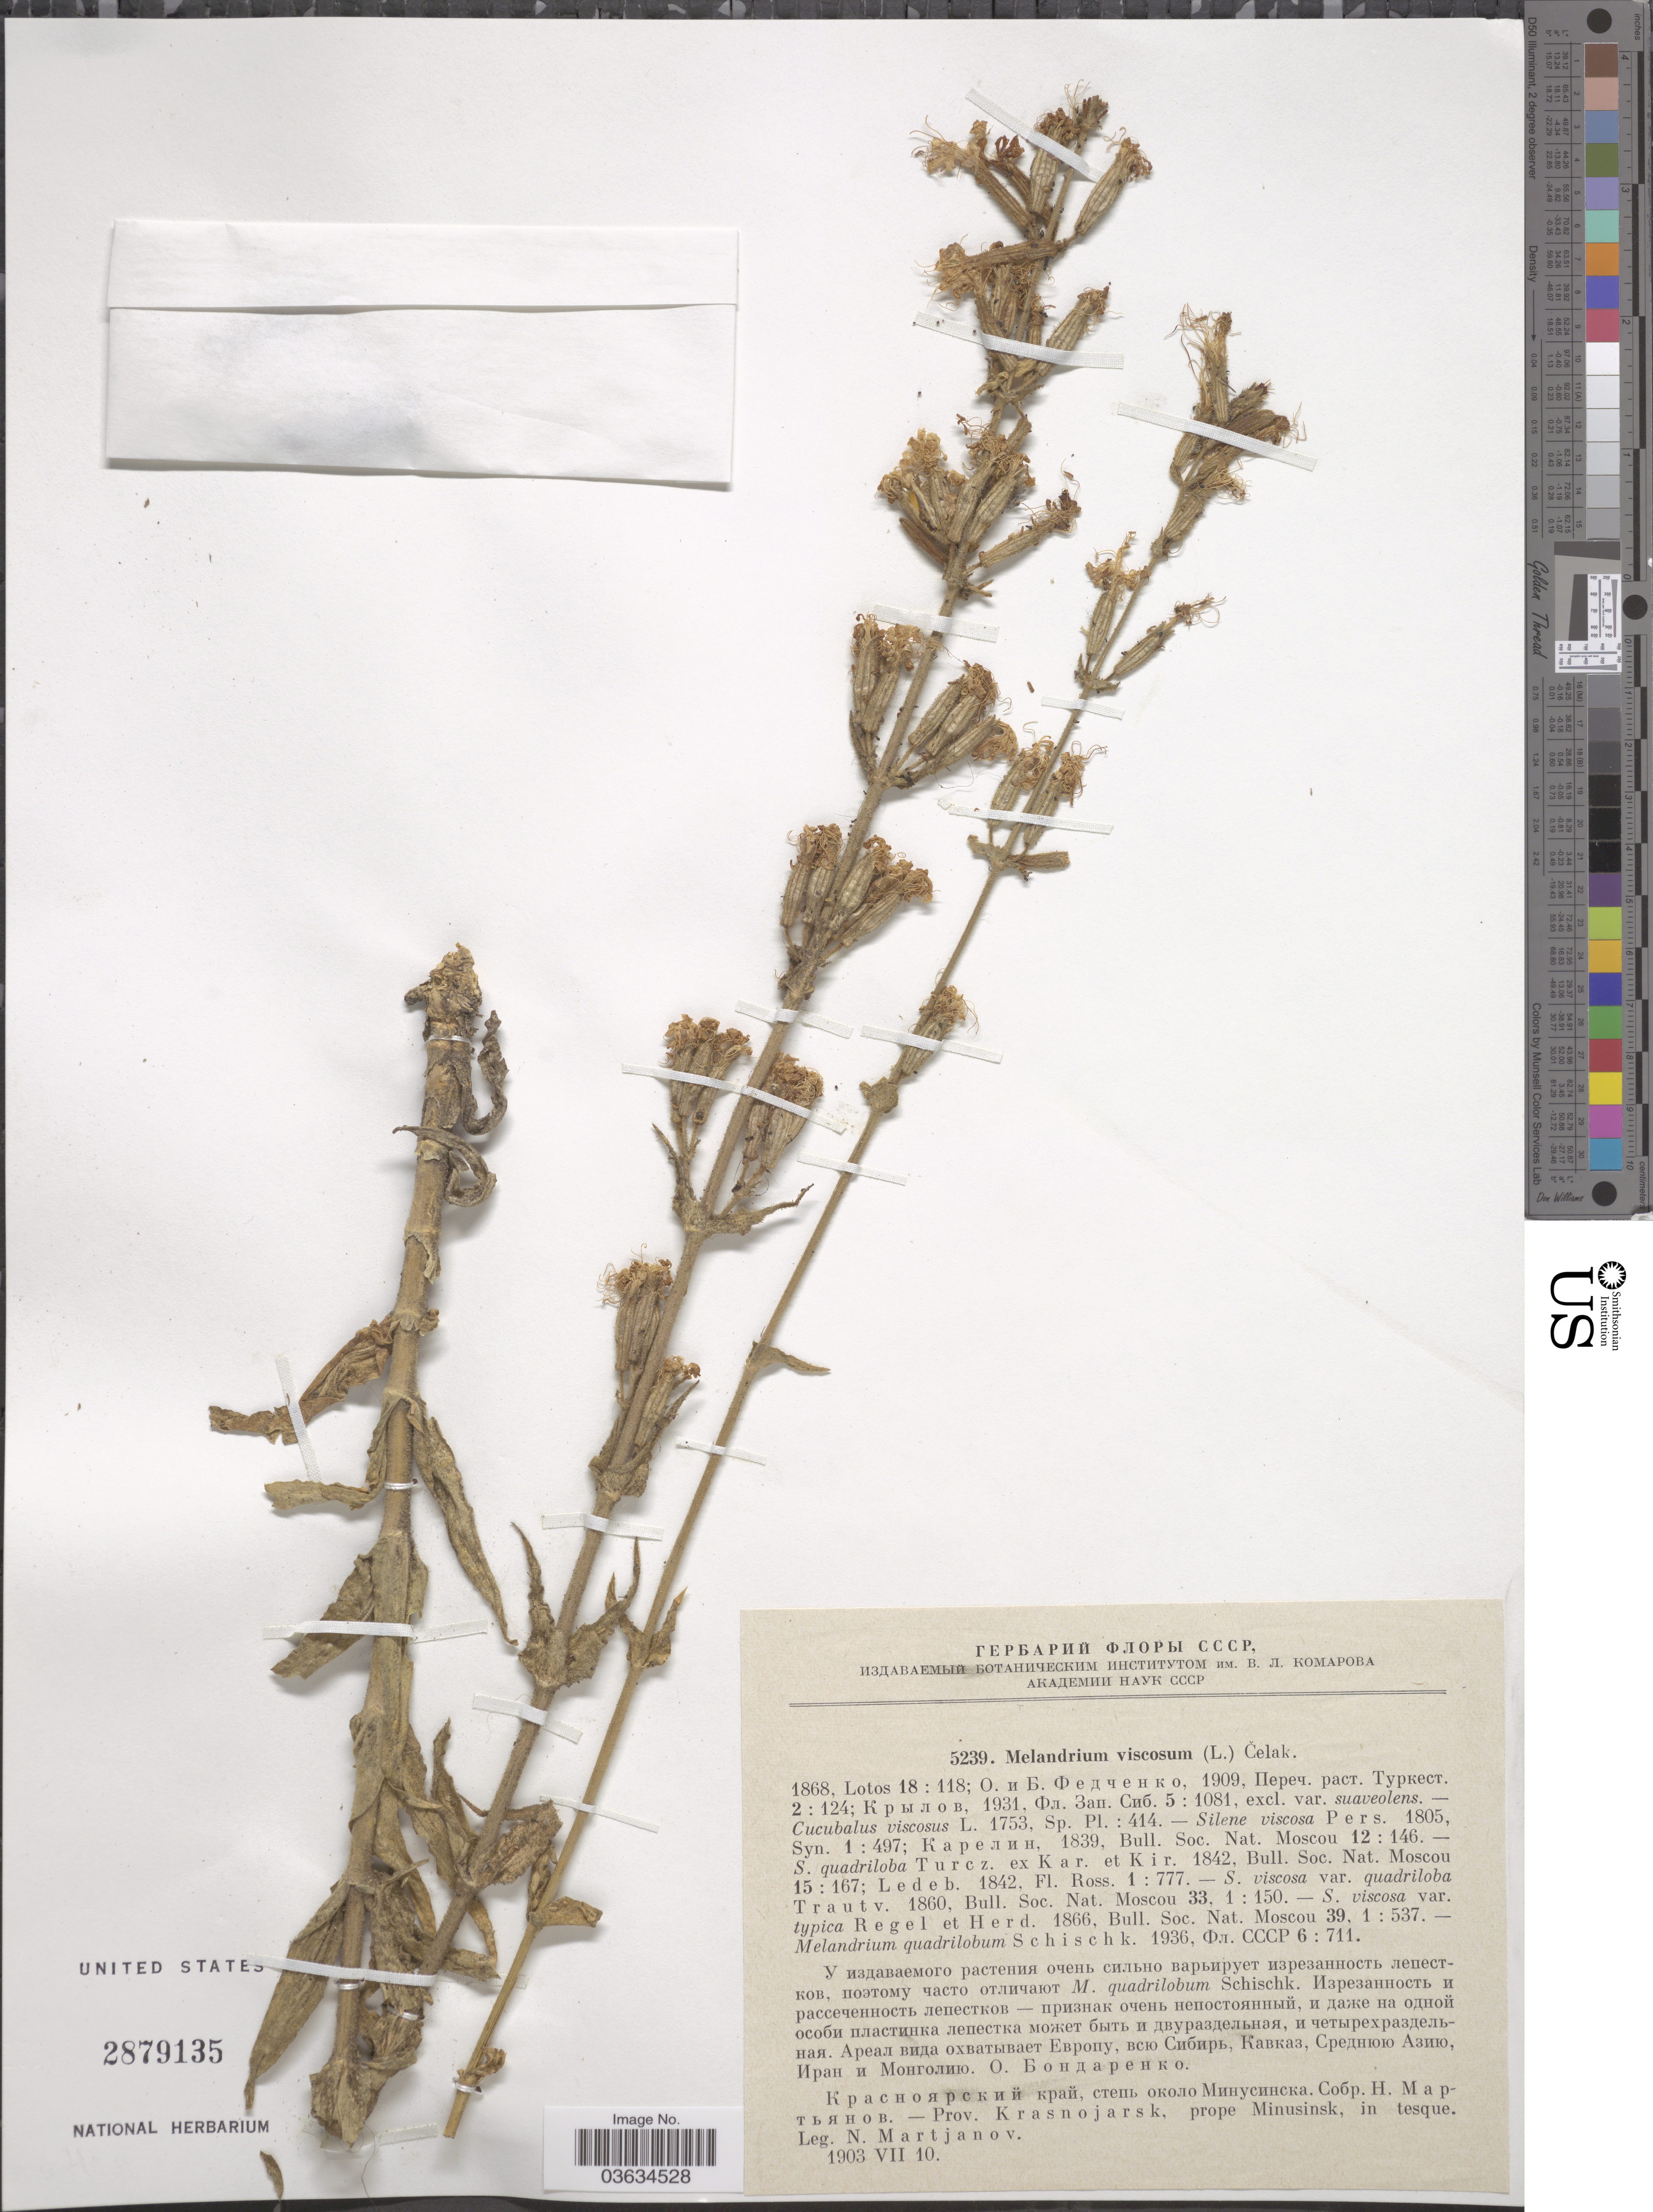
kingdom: Plantae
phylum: Tracheophyta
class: Magnoliopsida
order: Caryophyllales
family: Caryophyllaceae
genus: Silene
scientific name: Silene viscosa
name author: (L.) Pers.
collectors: N. Martjanov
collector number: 5239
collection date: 1903-07-10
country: Russian Federation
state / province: Krasnoyarsk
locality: Prov. Krasnojarsk, prope Minusinsk, in tesque.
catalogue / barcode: US 2879135